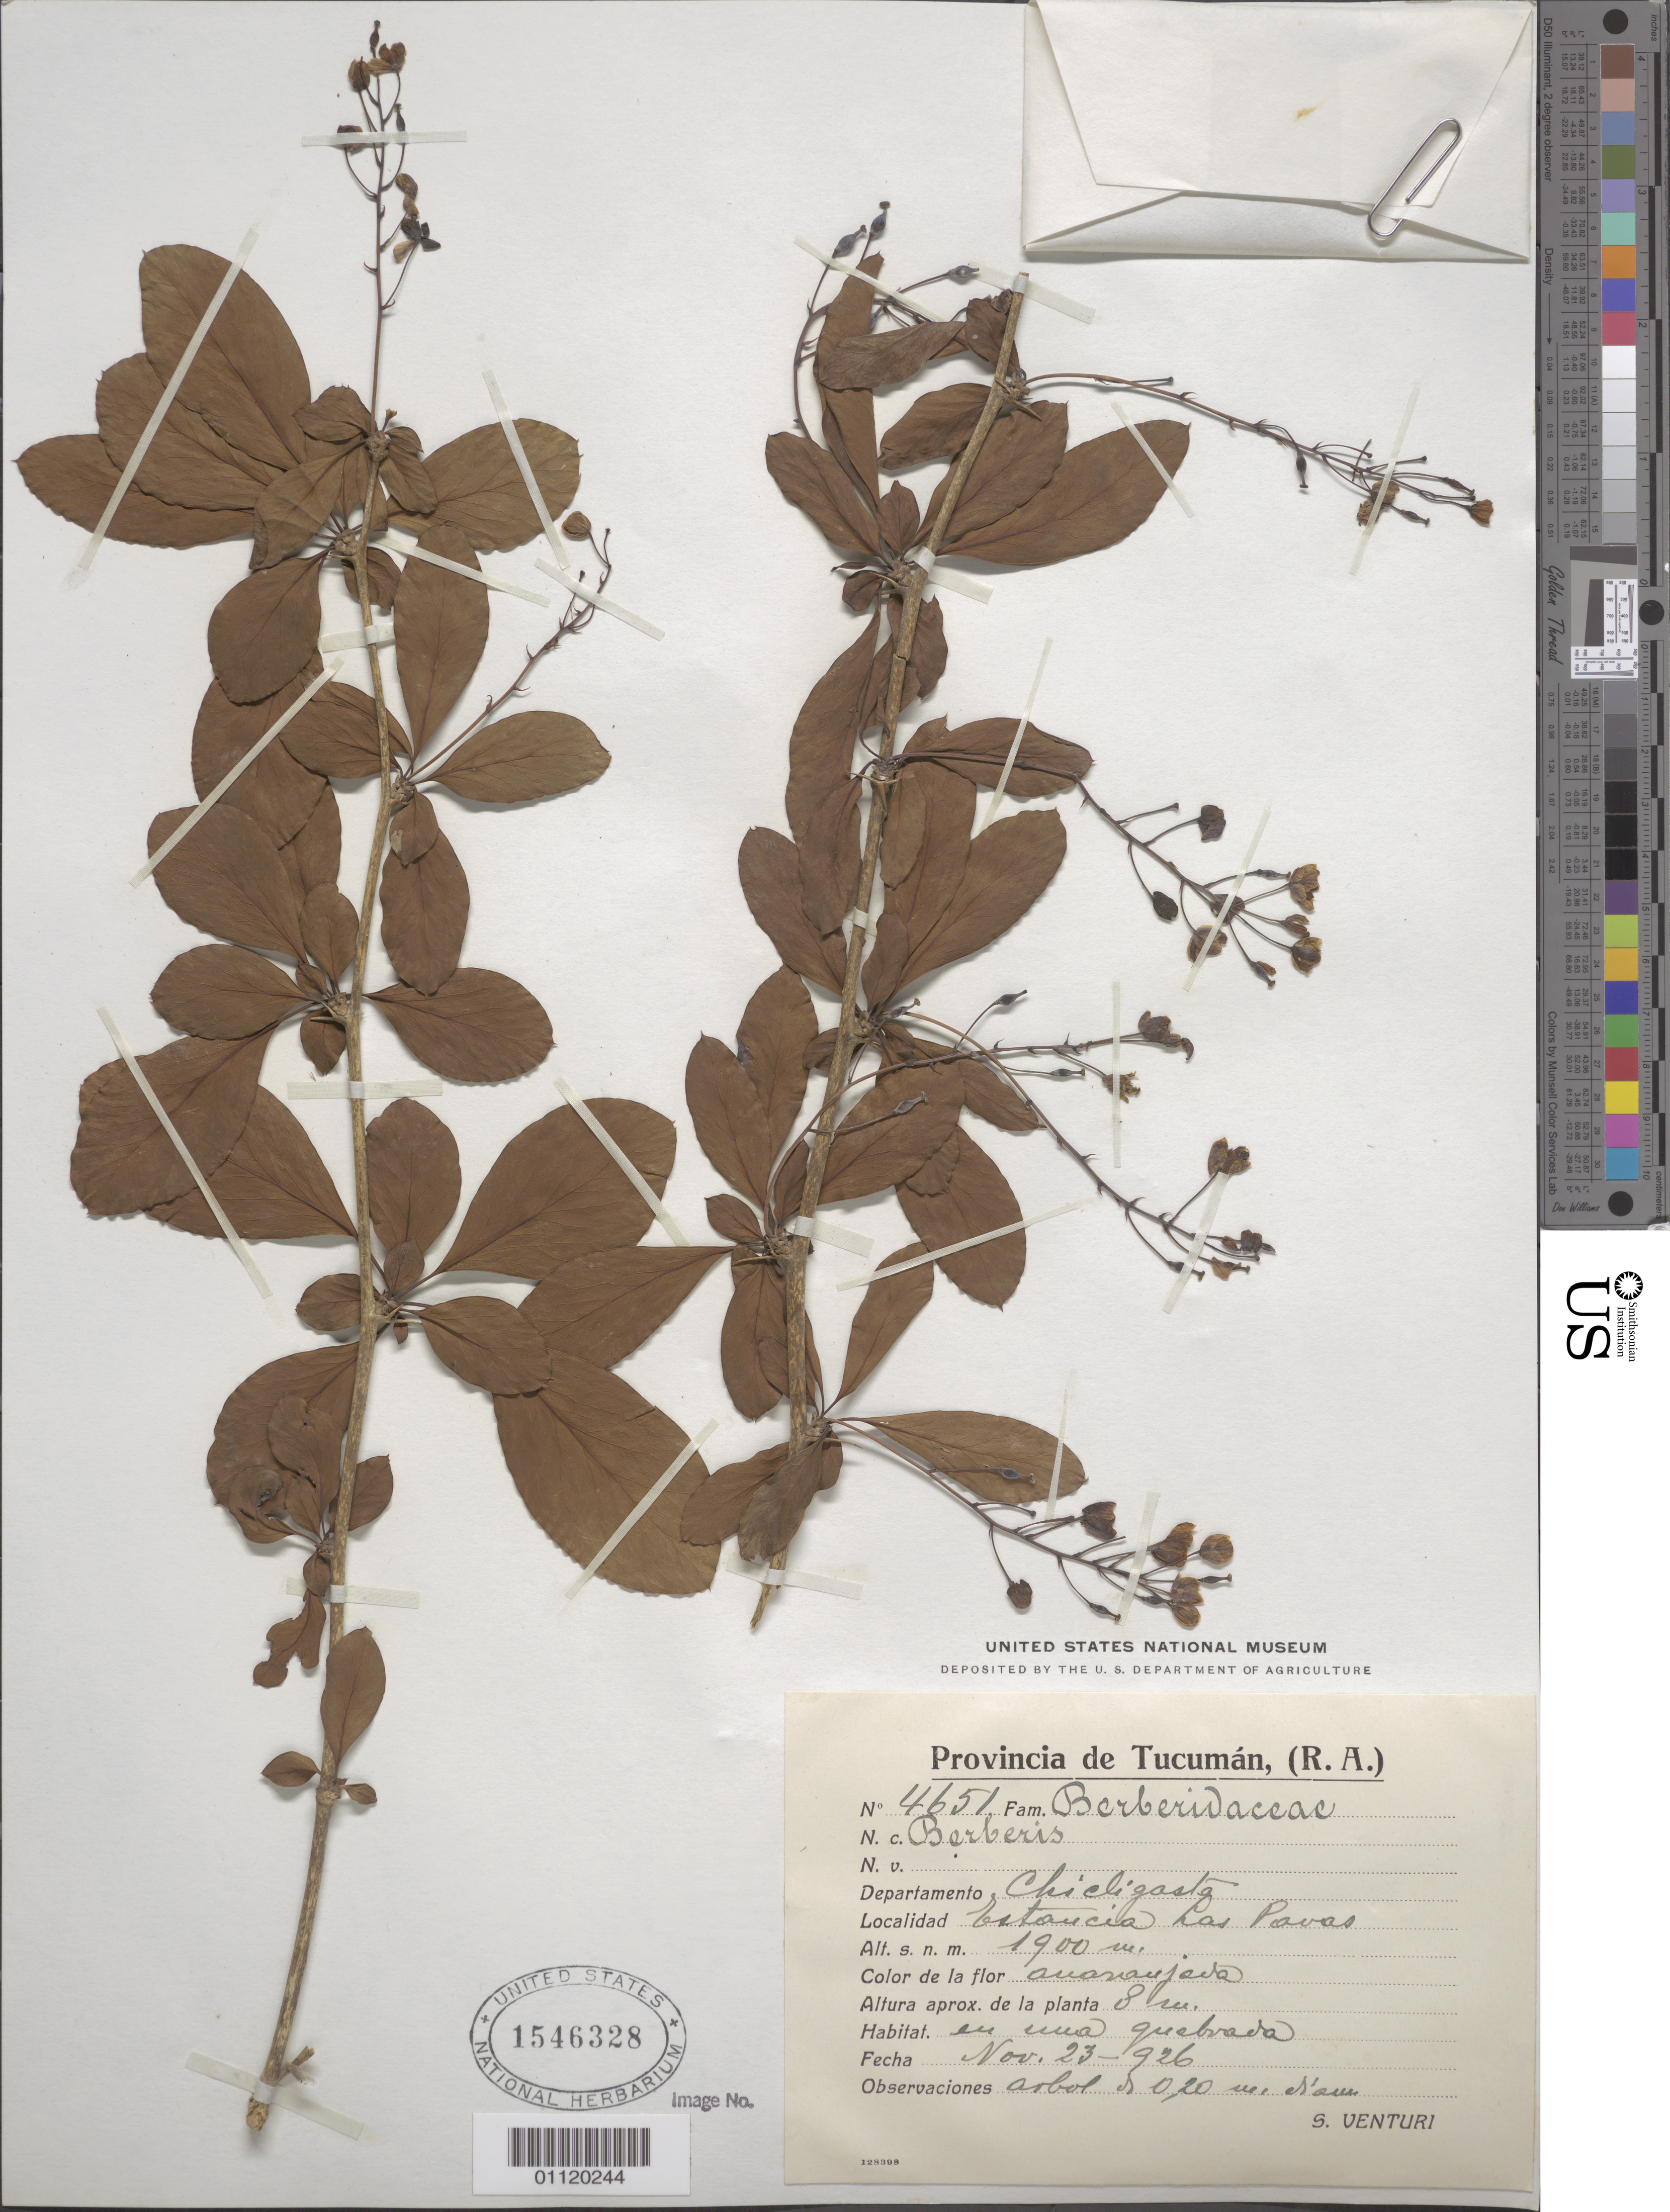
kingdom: Plantae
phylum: Tracheophyta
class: Magnoliopsida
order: Ranunculales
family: Berberidaceae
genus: Berberis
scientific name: Berberis sp.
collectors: S. Venturi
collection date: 1926-11-23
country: Argentina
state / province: Tucuman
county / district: Chicligasta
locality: Possibly Estancia Las Pavas. In streams.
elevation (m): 1900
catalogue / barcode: US 1546328